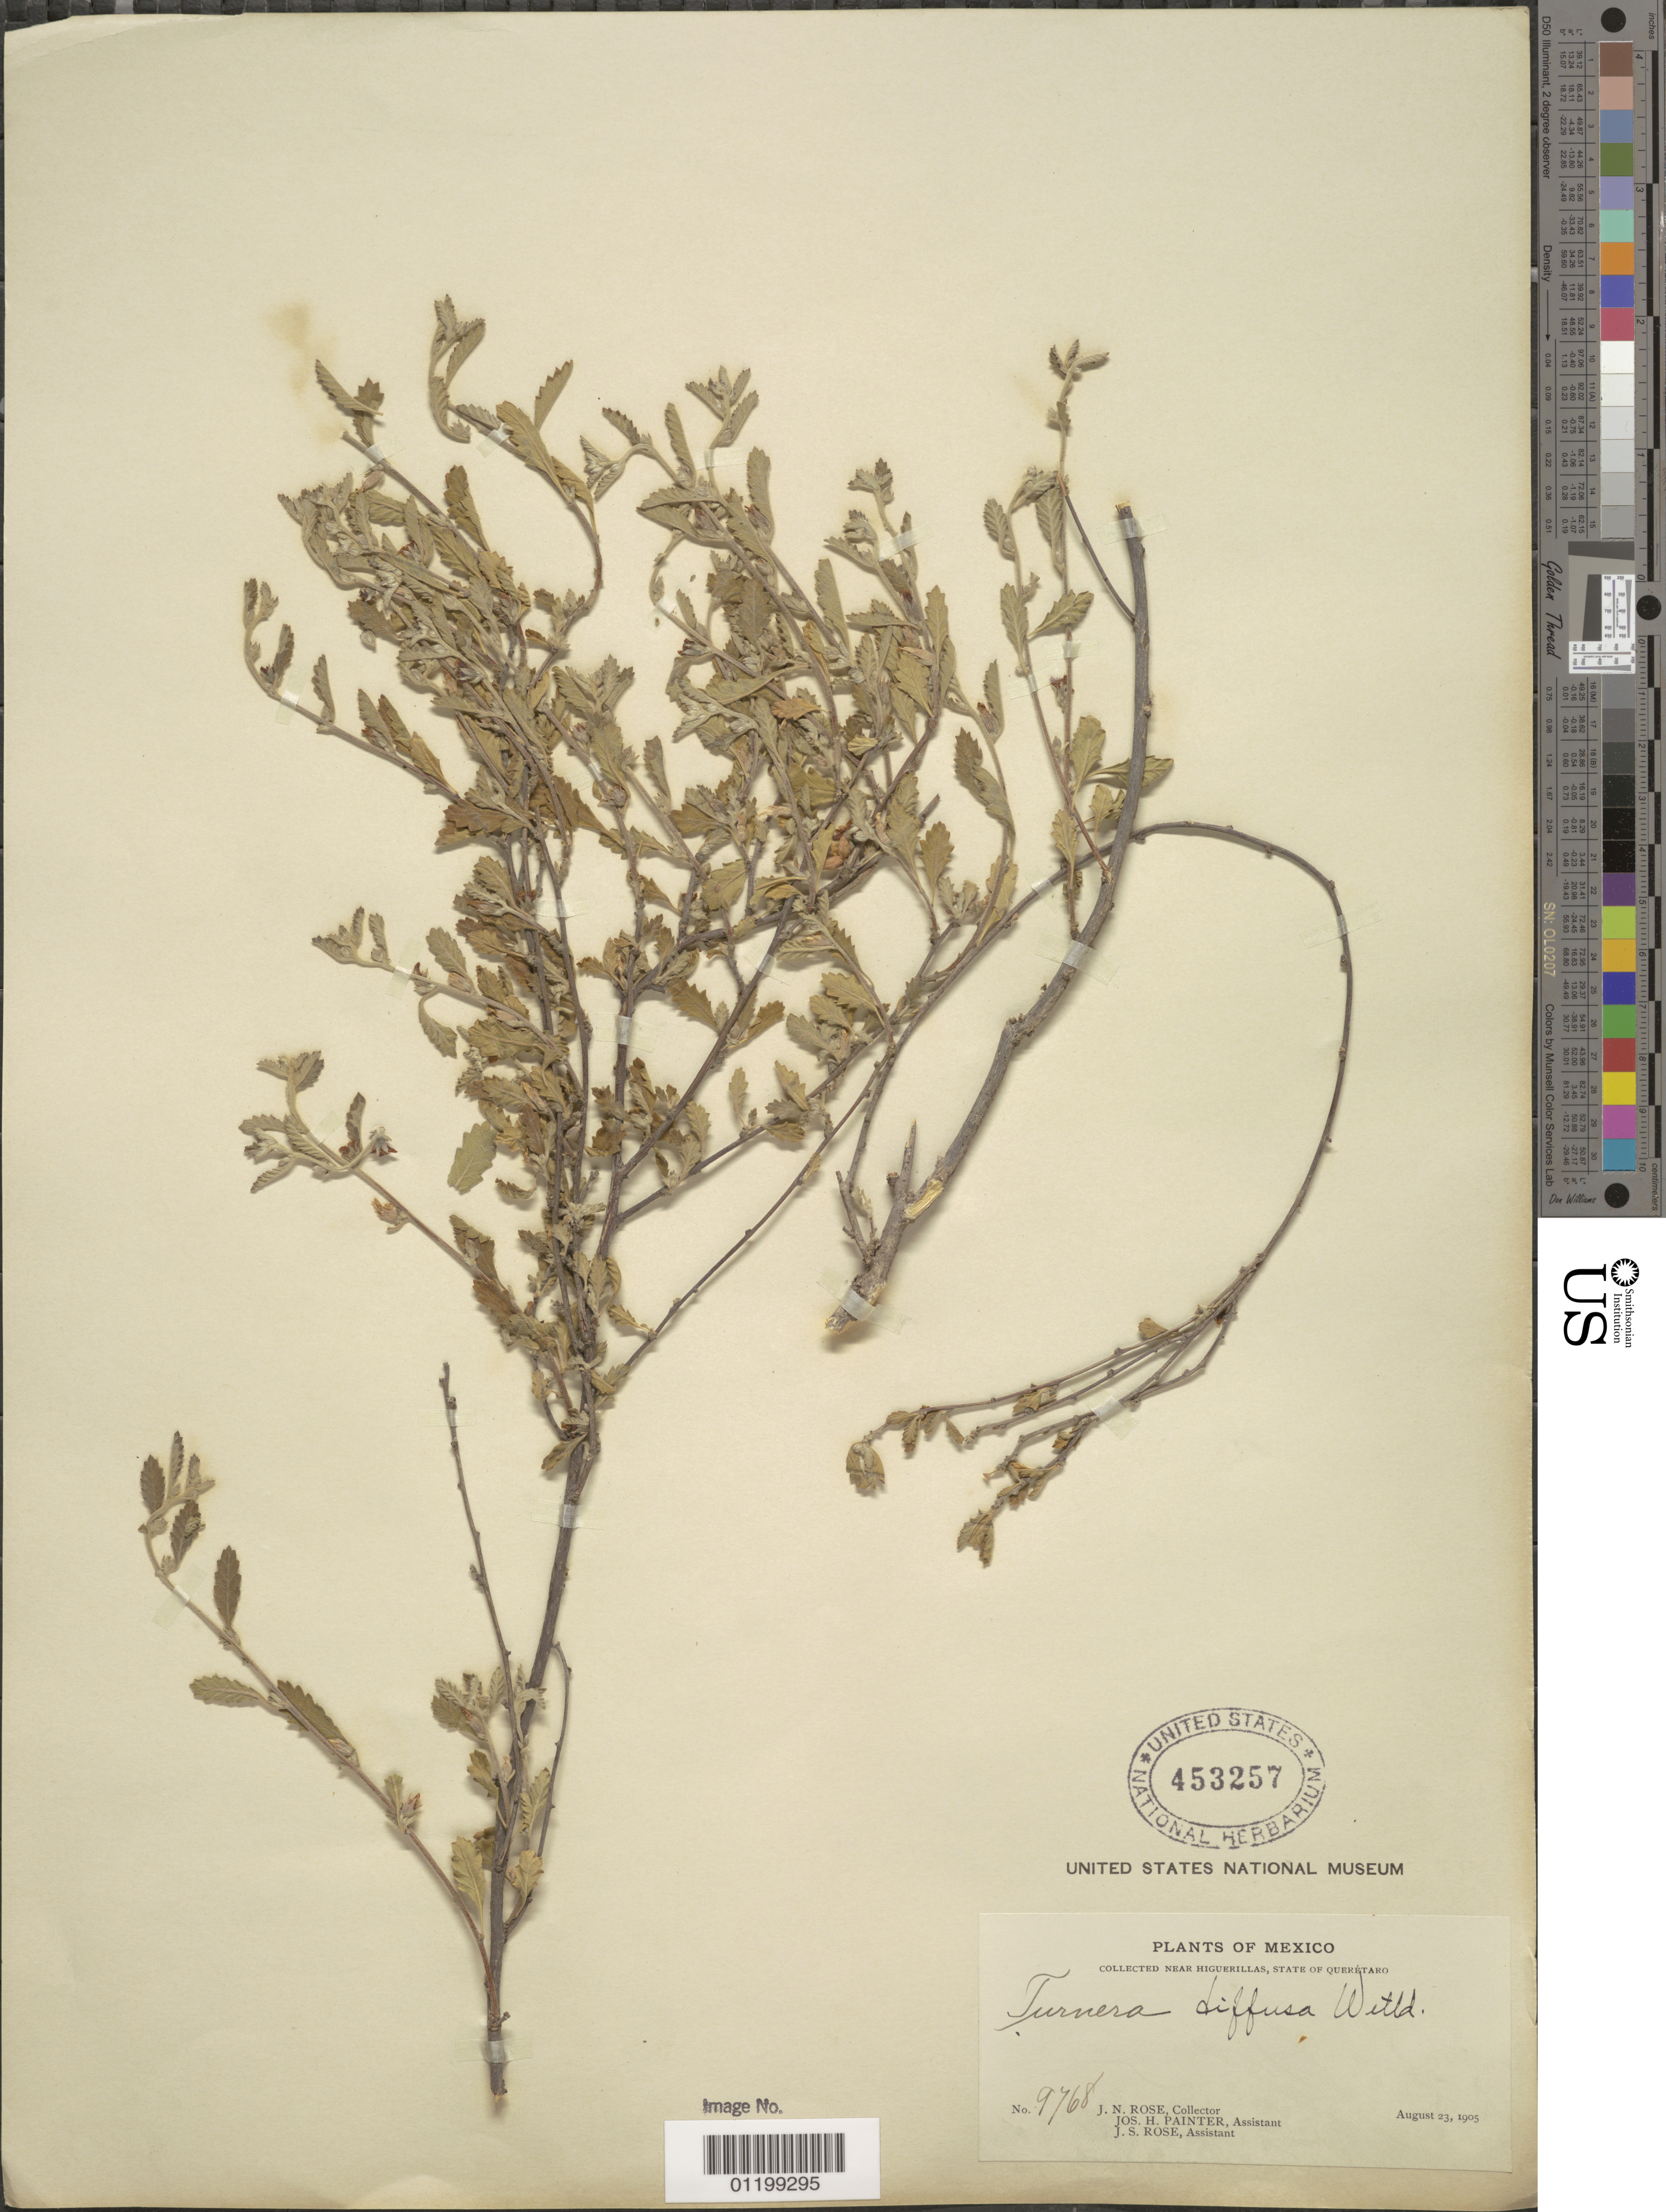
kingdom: Plantae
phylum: Tracheophyta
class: Magnoliopsida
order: Malpighiales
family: Turneraceae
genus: Turnera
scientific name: Turnera diffusa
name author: Willd. ex Schult.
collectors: J. N. Rose, J. H. Painter & J. S. Rose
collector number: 9768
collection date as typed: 23 Aug 1905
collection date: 1905-08-23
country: Mexico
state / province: Querétaro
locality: Near Higuerillas, State of Querétaro.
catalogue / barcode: US 453257